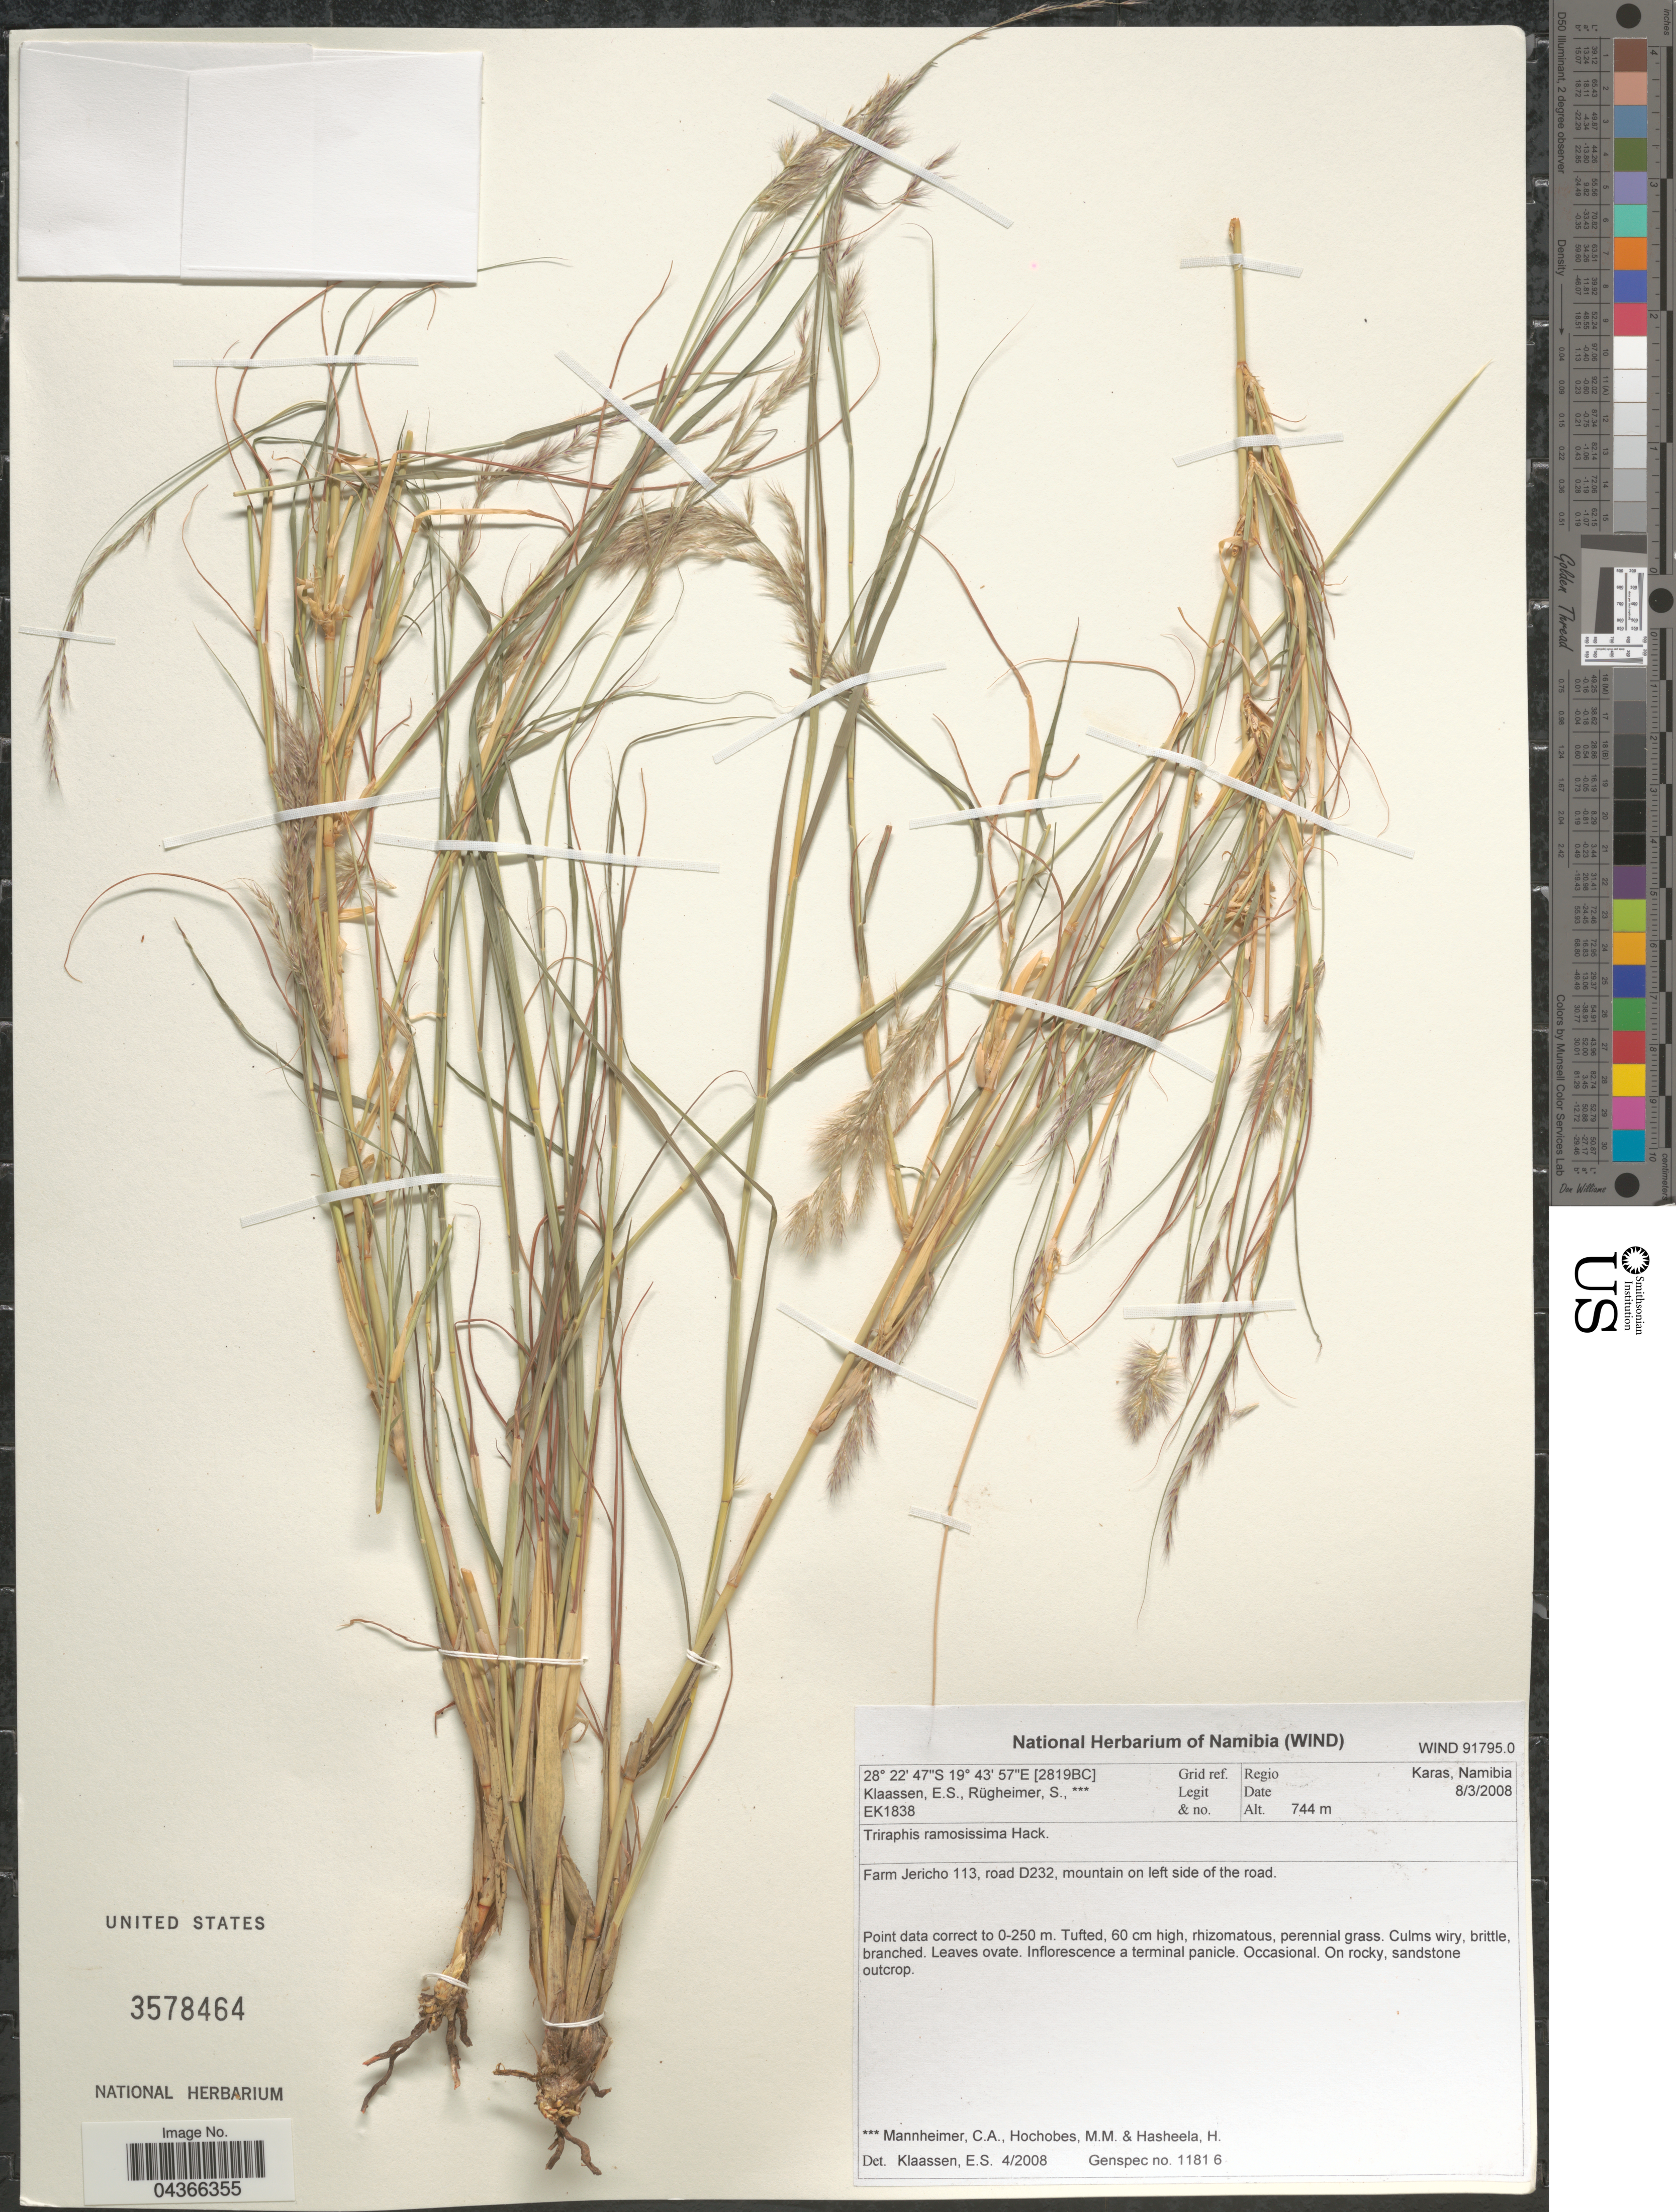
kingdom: Plantae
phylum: Tracheophyta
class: Liliopsida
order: Poales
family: Poaceae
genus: Triraphis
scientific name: Triraphis ramosissima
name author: Hack.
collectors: E. S. Klaassen, S. Rugheimer, C. A. Mannheimer, M. Hochobes & H. Hasheela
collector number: EK1838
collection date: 2008-03-08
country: Namibia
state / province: Karas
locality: Grid ref. [2819BC]. Regio Karas, Namibia. Farm Jericho 113, road D232, mountain on left side of the road.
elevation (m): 744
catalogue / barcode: US 3578464